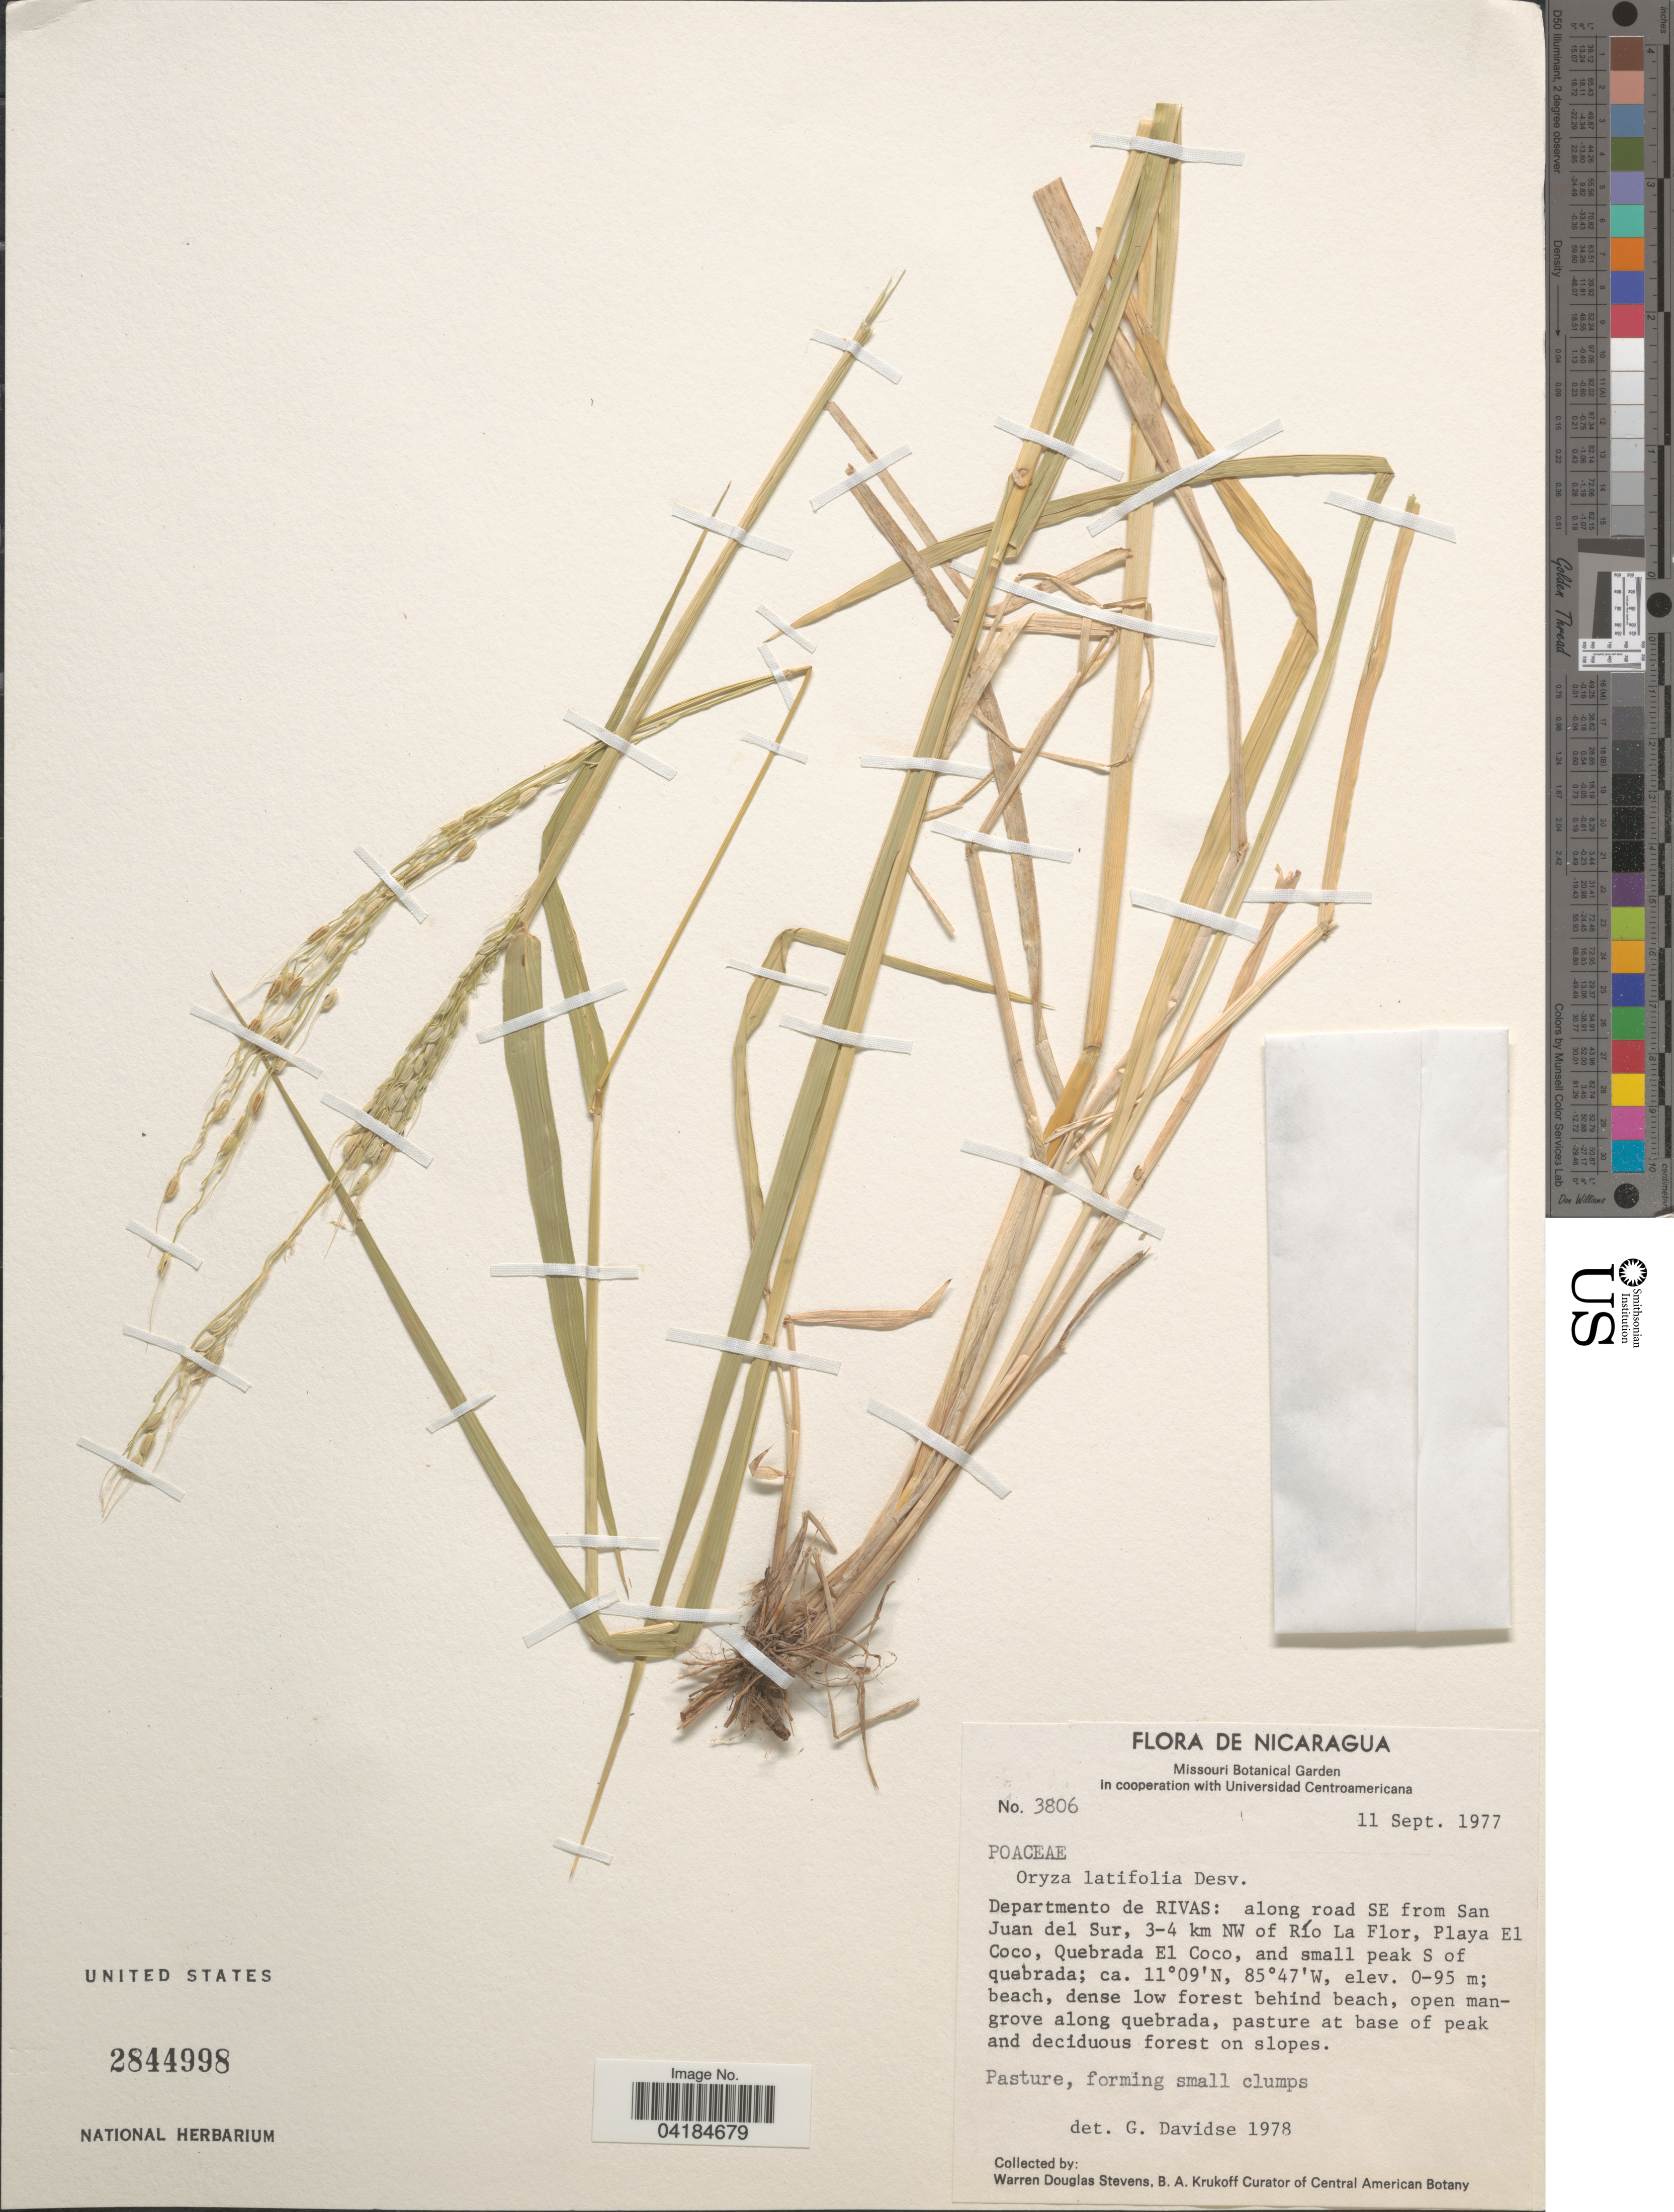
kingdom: Plantae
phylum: Tracheophyta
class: Liliopsida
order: Poales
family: Poaceae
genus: Oryza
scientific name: Oryza latifolia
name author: Desv.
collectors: W. D. Stevens & B. A. Krukoff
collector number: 3806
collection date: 1977-09-11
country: Nicaragua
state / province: Rivas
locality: Departmento de Rivas: along road SE from San Juan del Sur, 3-4 km NW of Río La Flor, Playa El Coco, Quebrada El Coco, and small peak S of quebrada.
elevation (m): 0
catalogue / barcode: US 2844998